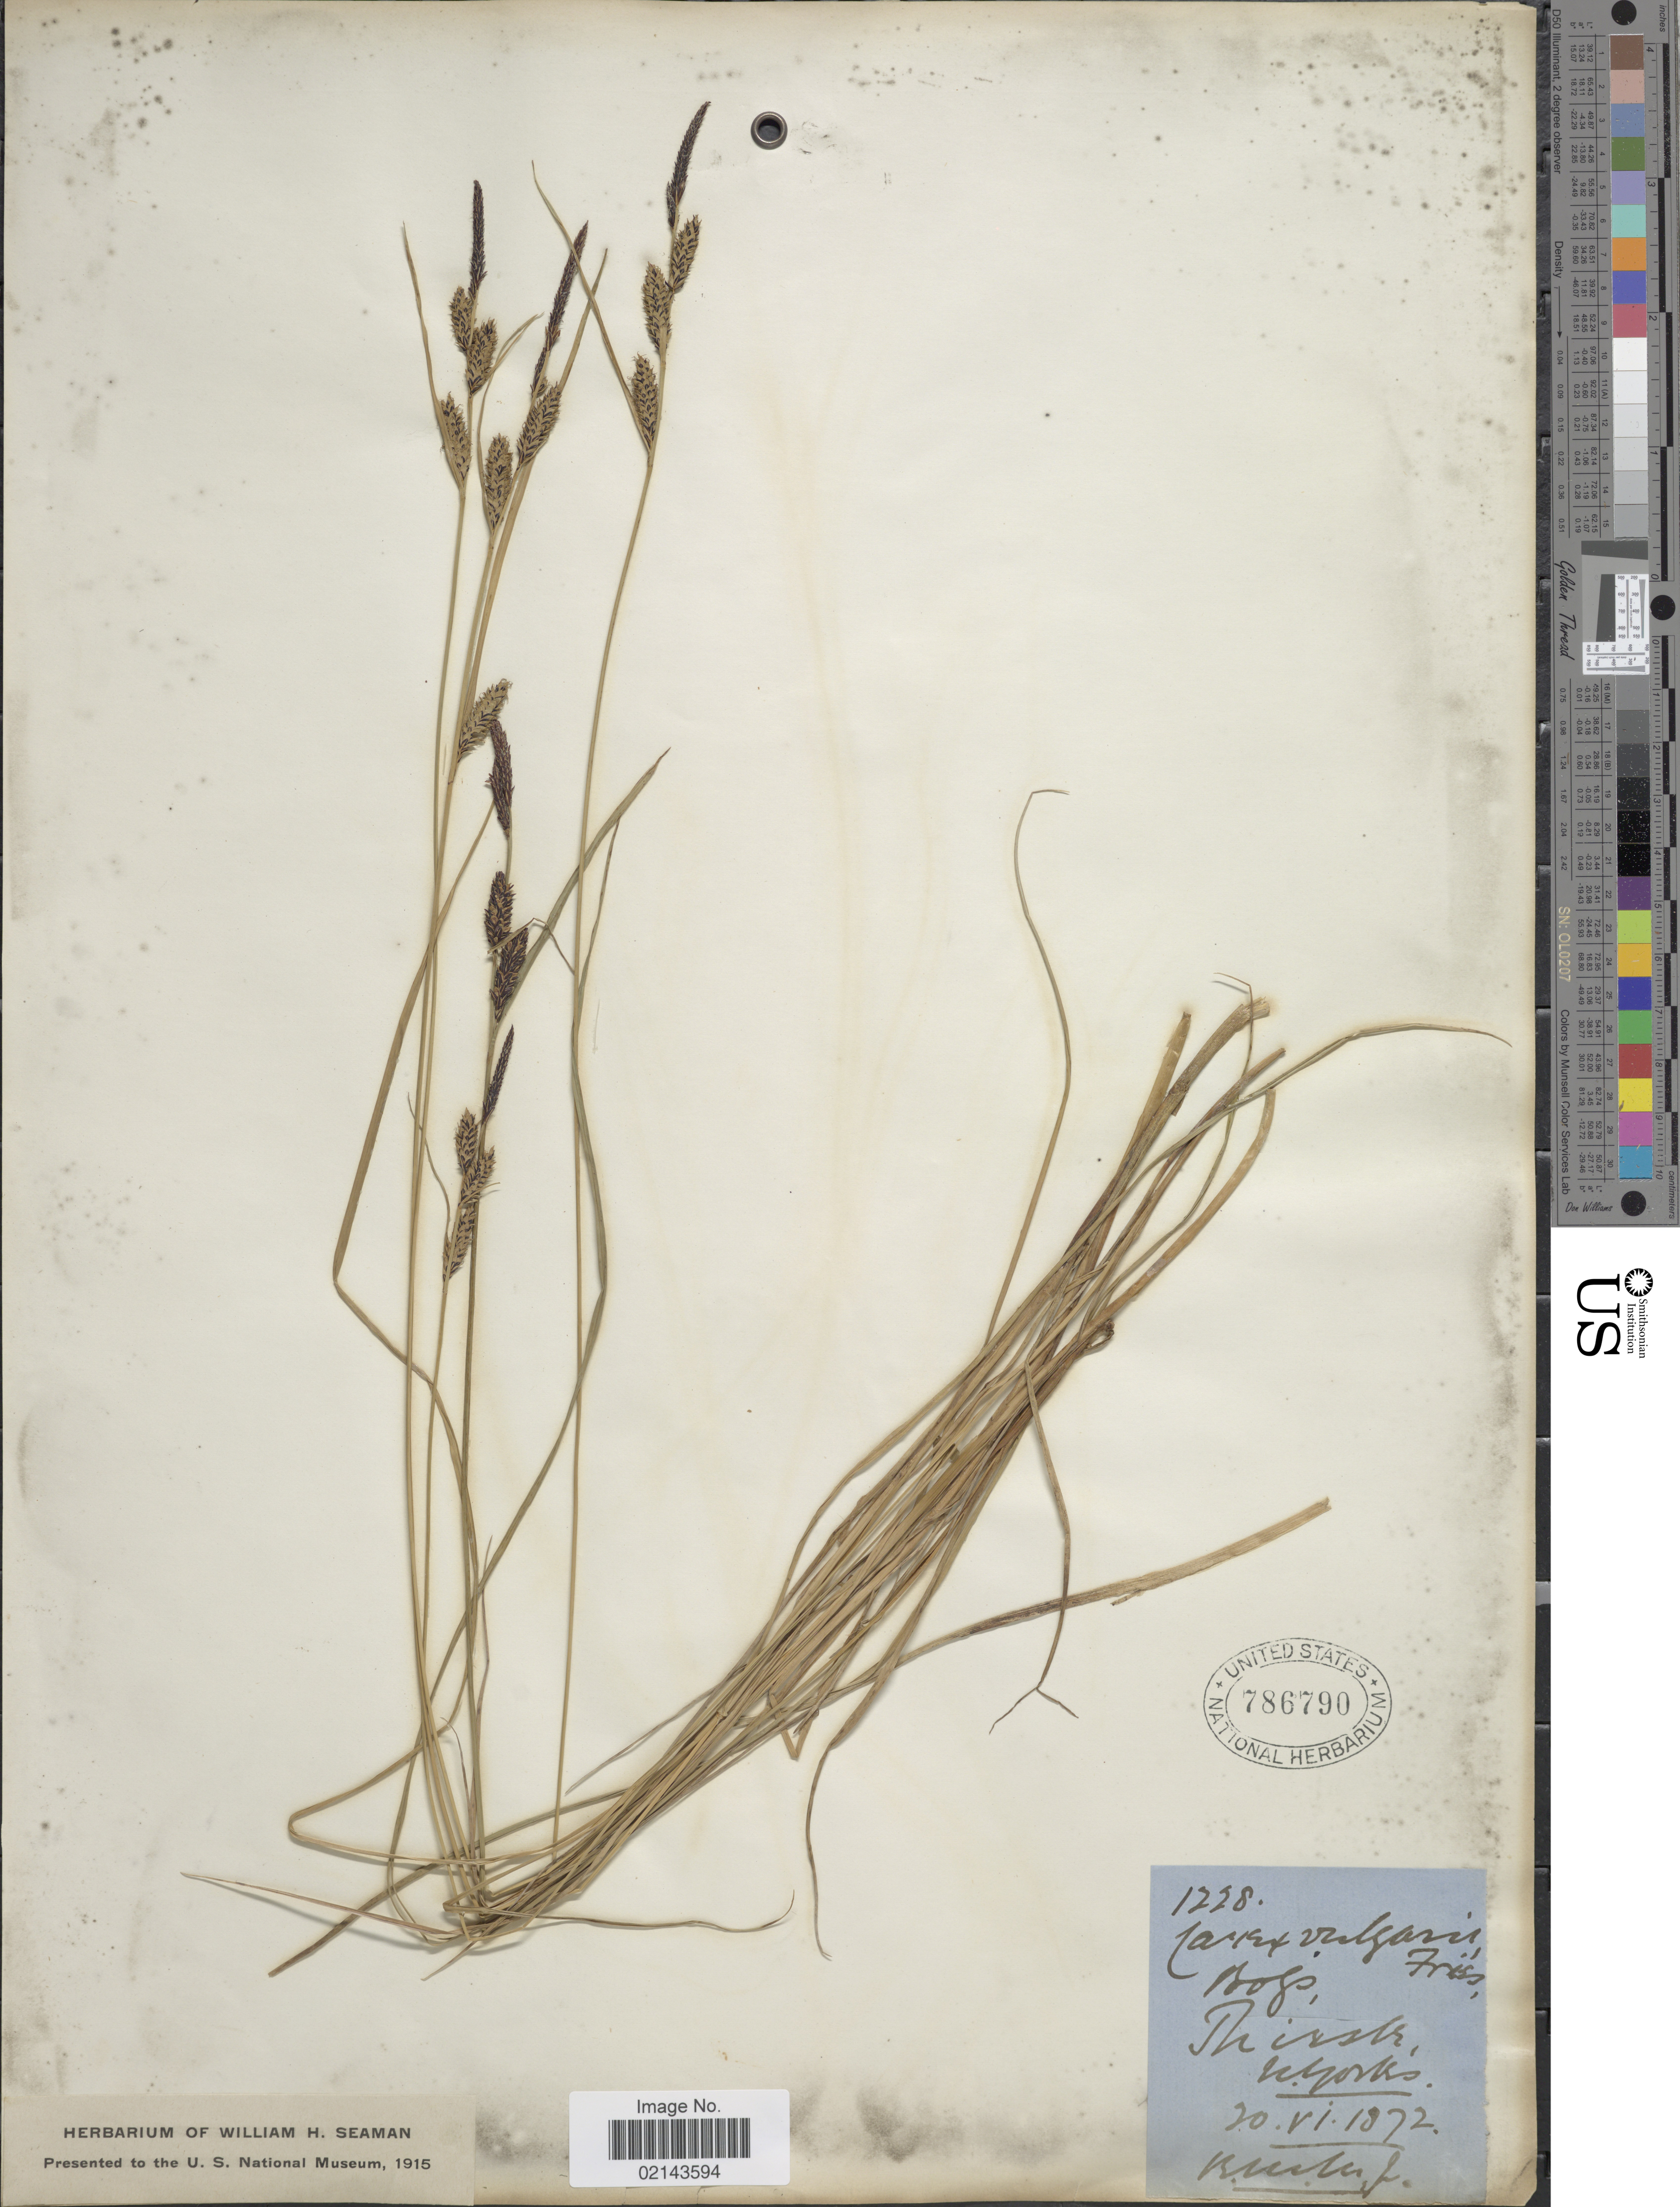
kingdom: Plantae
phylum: Tracheophyta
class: Liliopsida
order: Poales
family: Cyperaceae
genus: Carex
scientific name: Carex nigra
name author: (L.) Reichard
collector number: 1228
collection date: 1872-06-20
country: United Kingdom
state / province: England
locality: Bogs, Thirsk. N. Yorks.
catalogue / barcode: US 786790